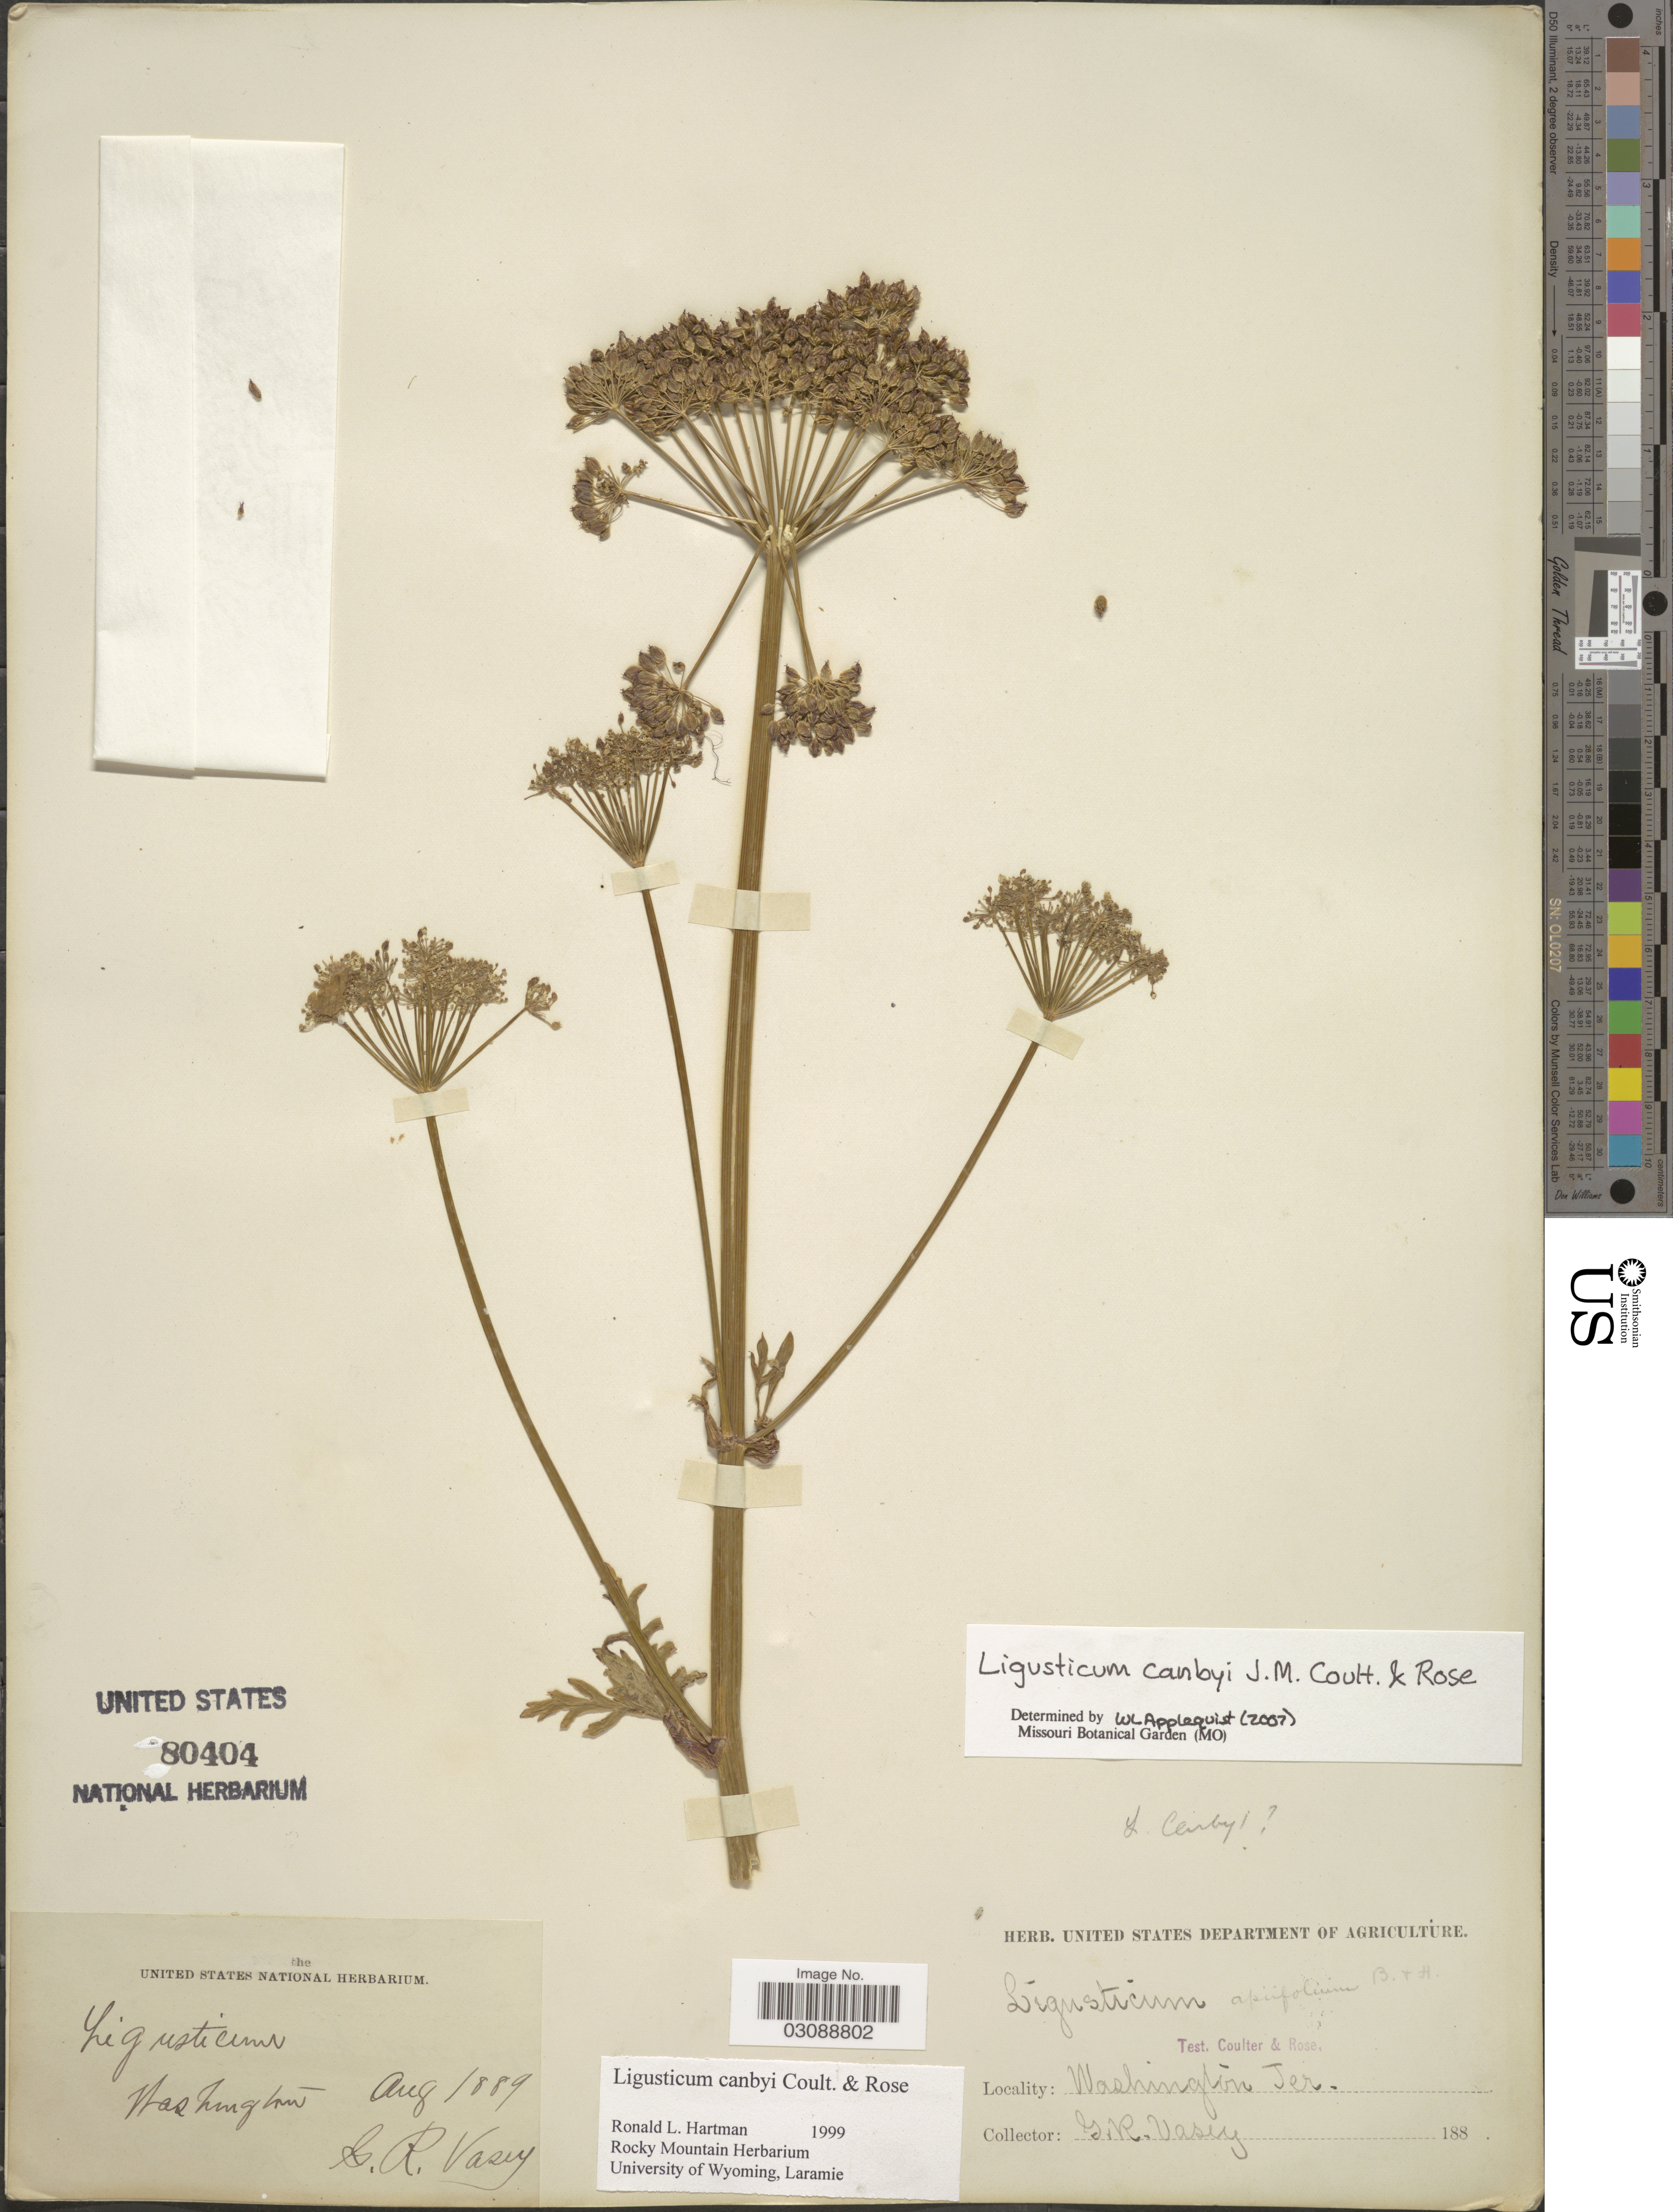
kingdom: Plantae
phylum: Tracheophyta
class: Magnoliopsida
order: Apiales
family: Apiaceae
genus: Ligusticum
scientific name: Ligusticum canbyi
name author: J.M. Coult. & Rose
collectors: G. R. Vasey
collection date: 1889-08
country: United States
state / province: Washington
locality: Washington Ter.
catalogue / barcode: US 80404